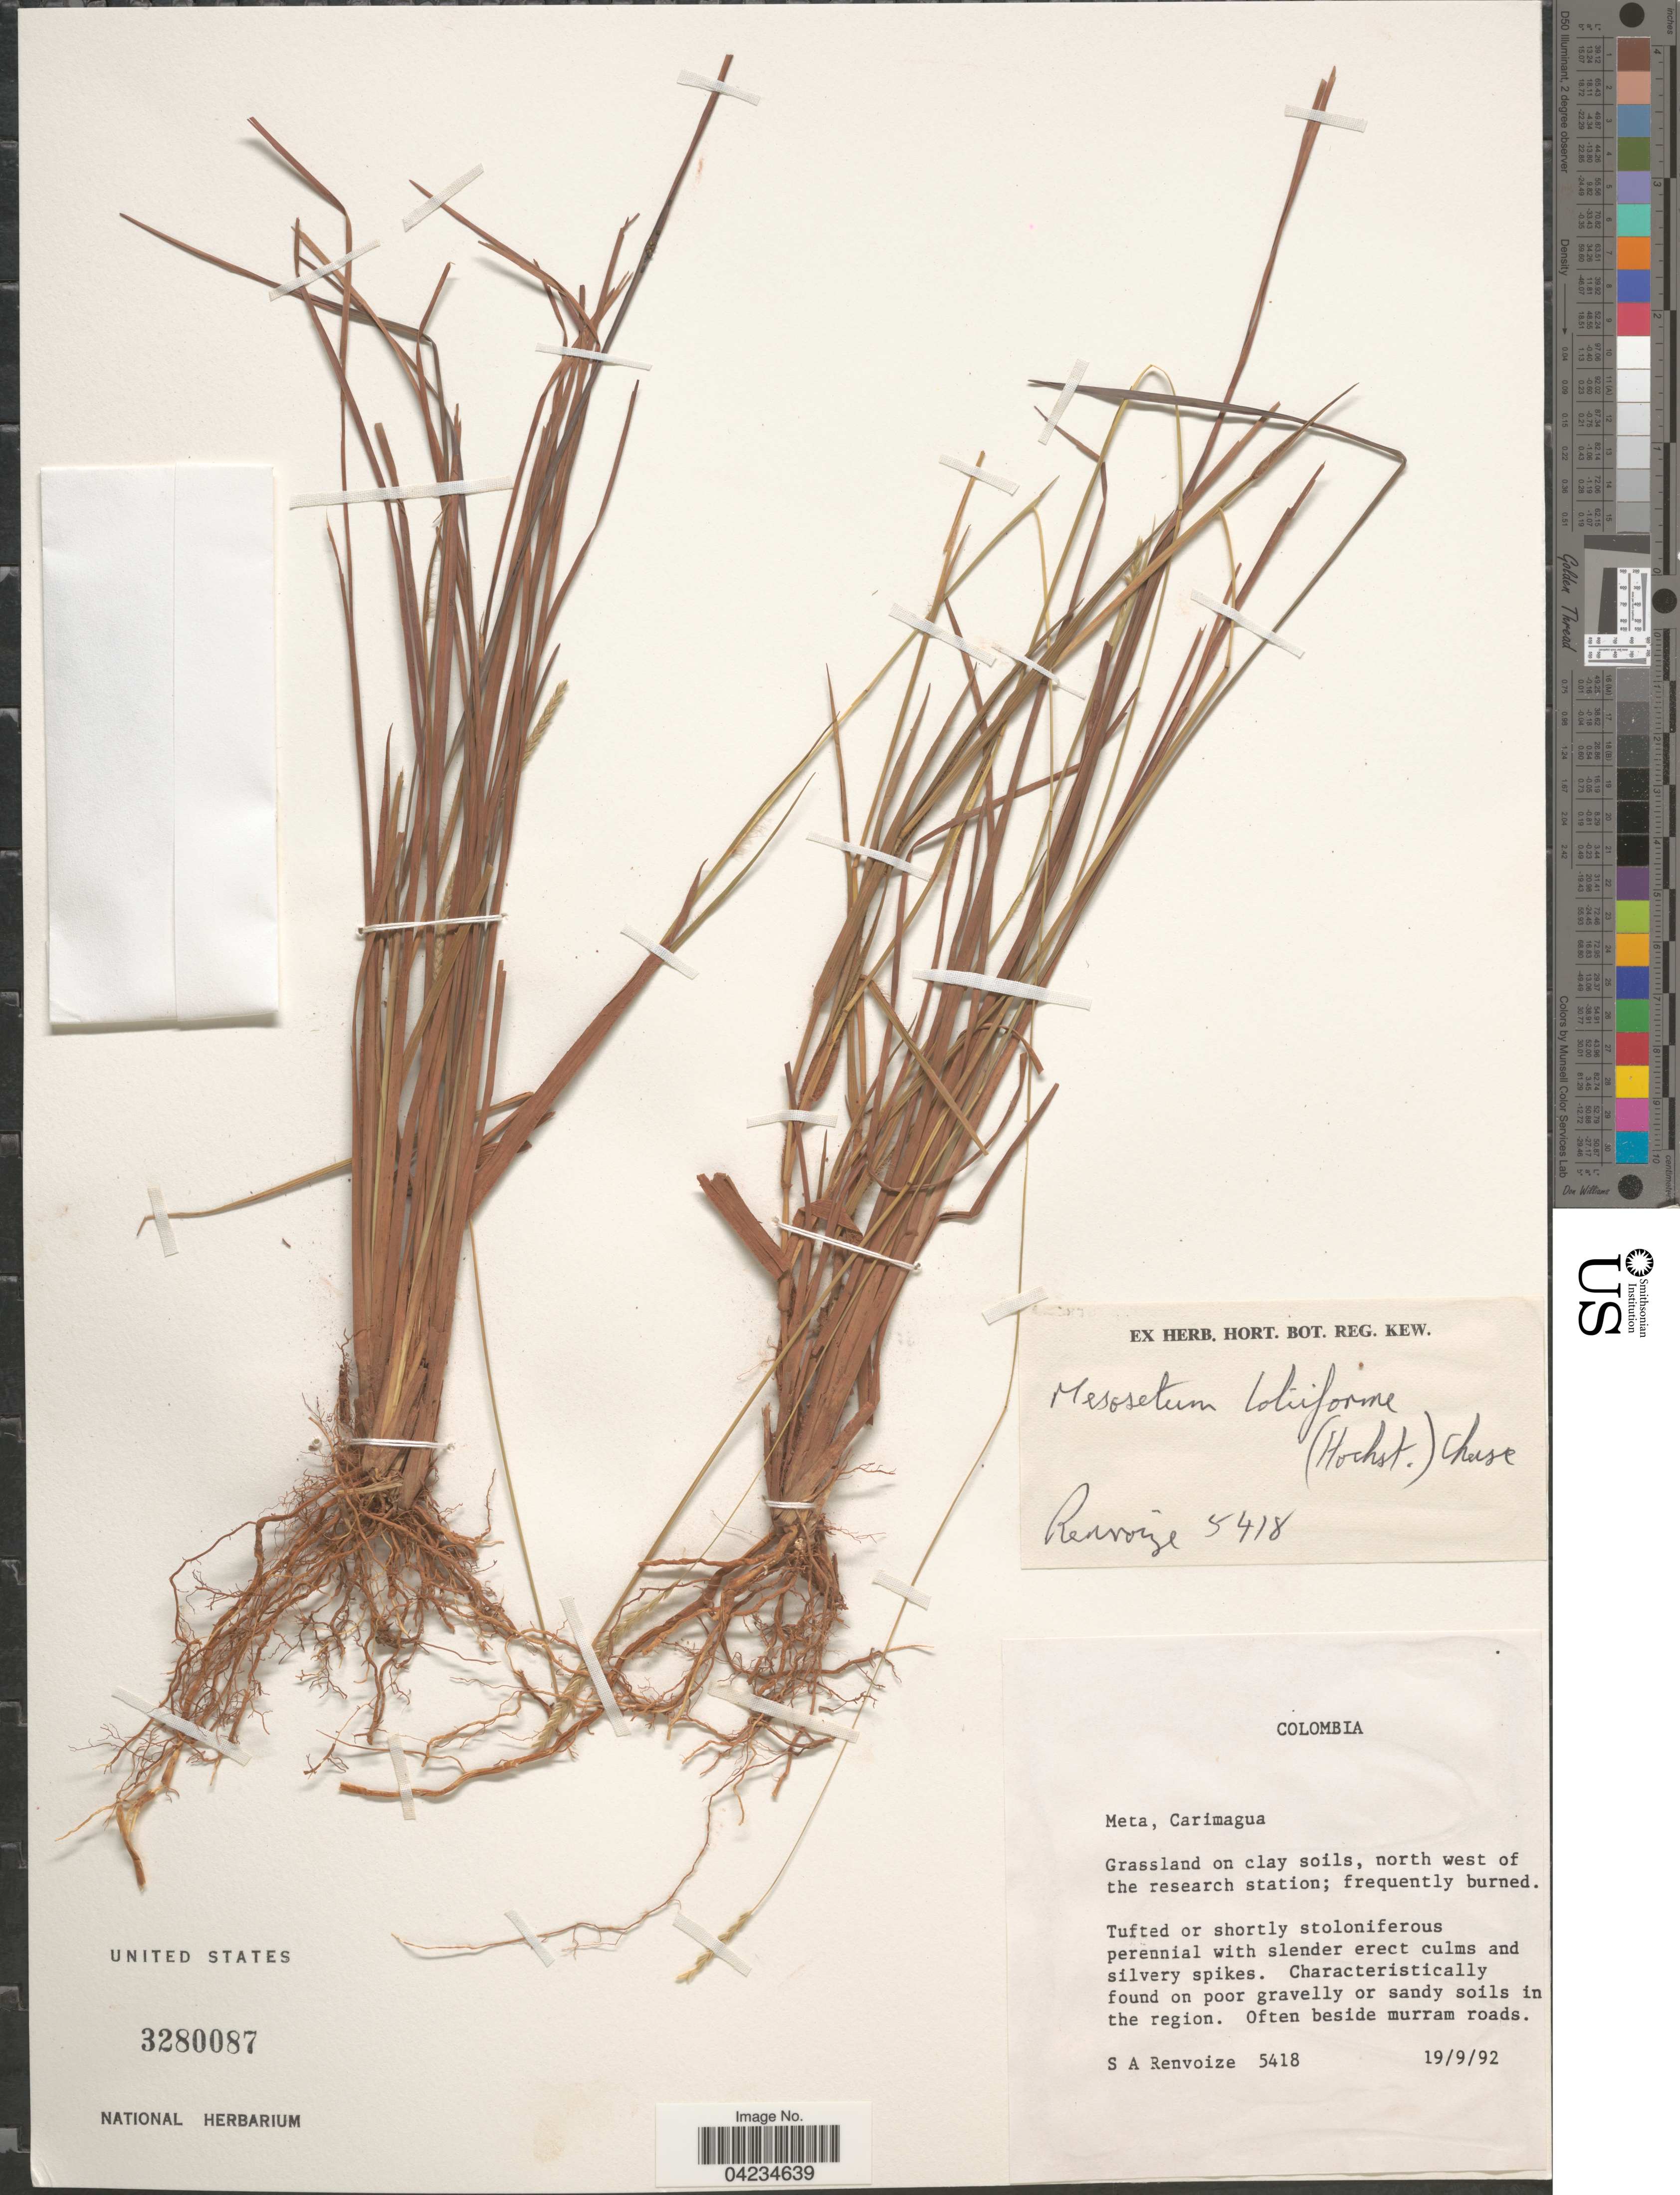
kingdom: Plantae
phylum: Tracheophyta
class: Liliopsida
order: Poales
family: Poaceae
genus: Mesosetum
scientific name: Mesosetum loliiforme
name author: (Hochst. ex Steud.) Chase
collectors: S. A. Renvoize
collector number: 5418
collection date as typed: Transcribed d/m/y: 19/9/92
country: Colombia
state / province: Meta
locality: Carimagua. North west of the research station.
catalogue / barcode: US 3280087